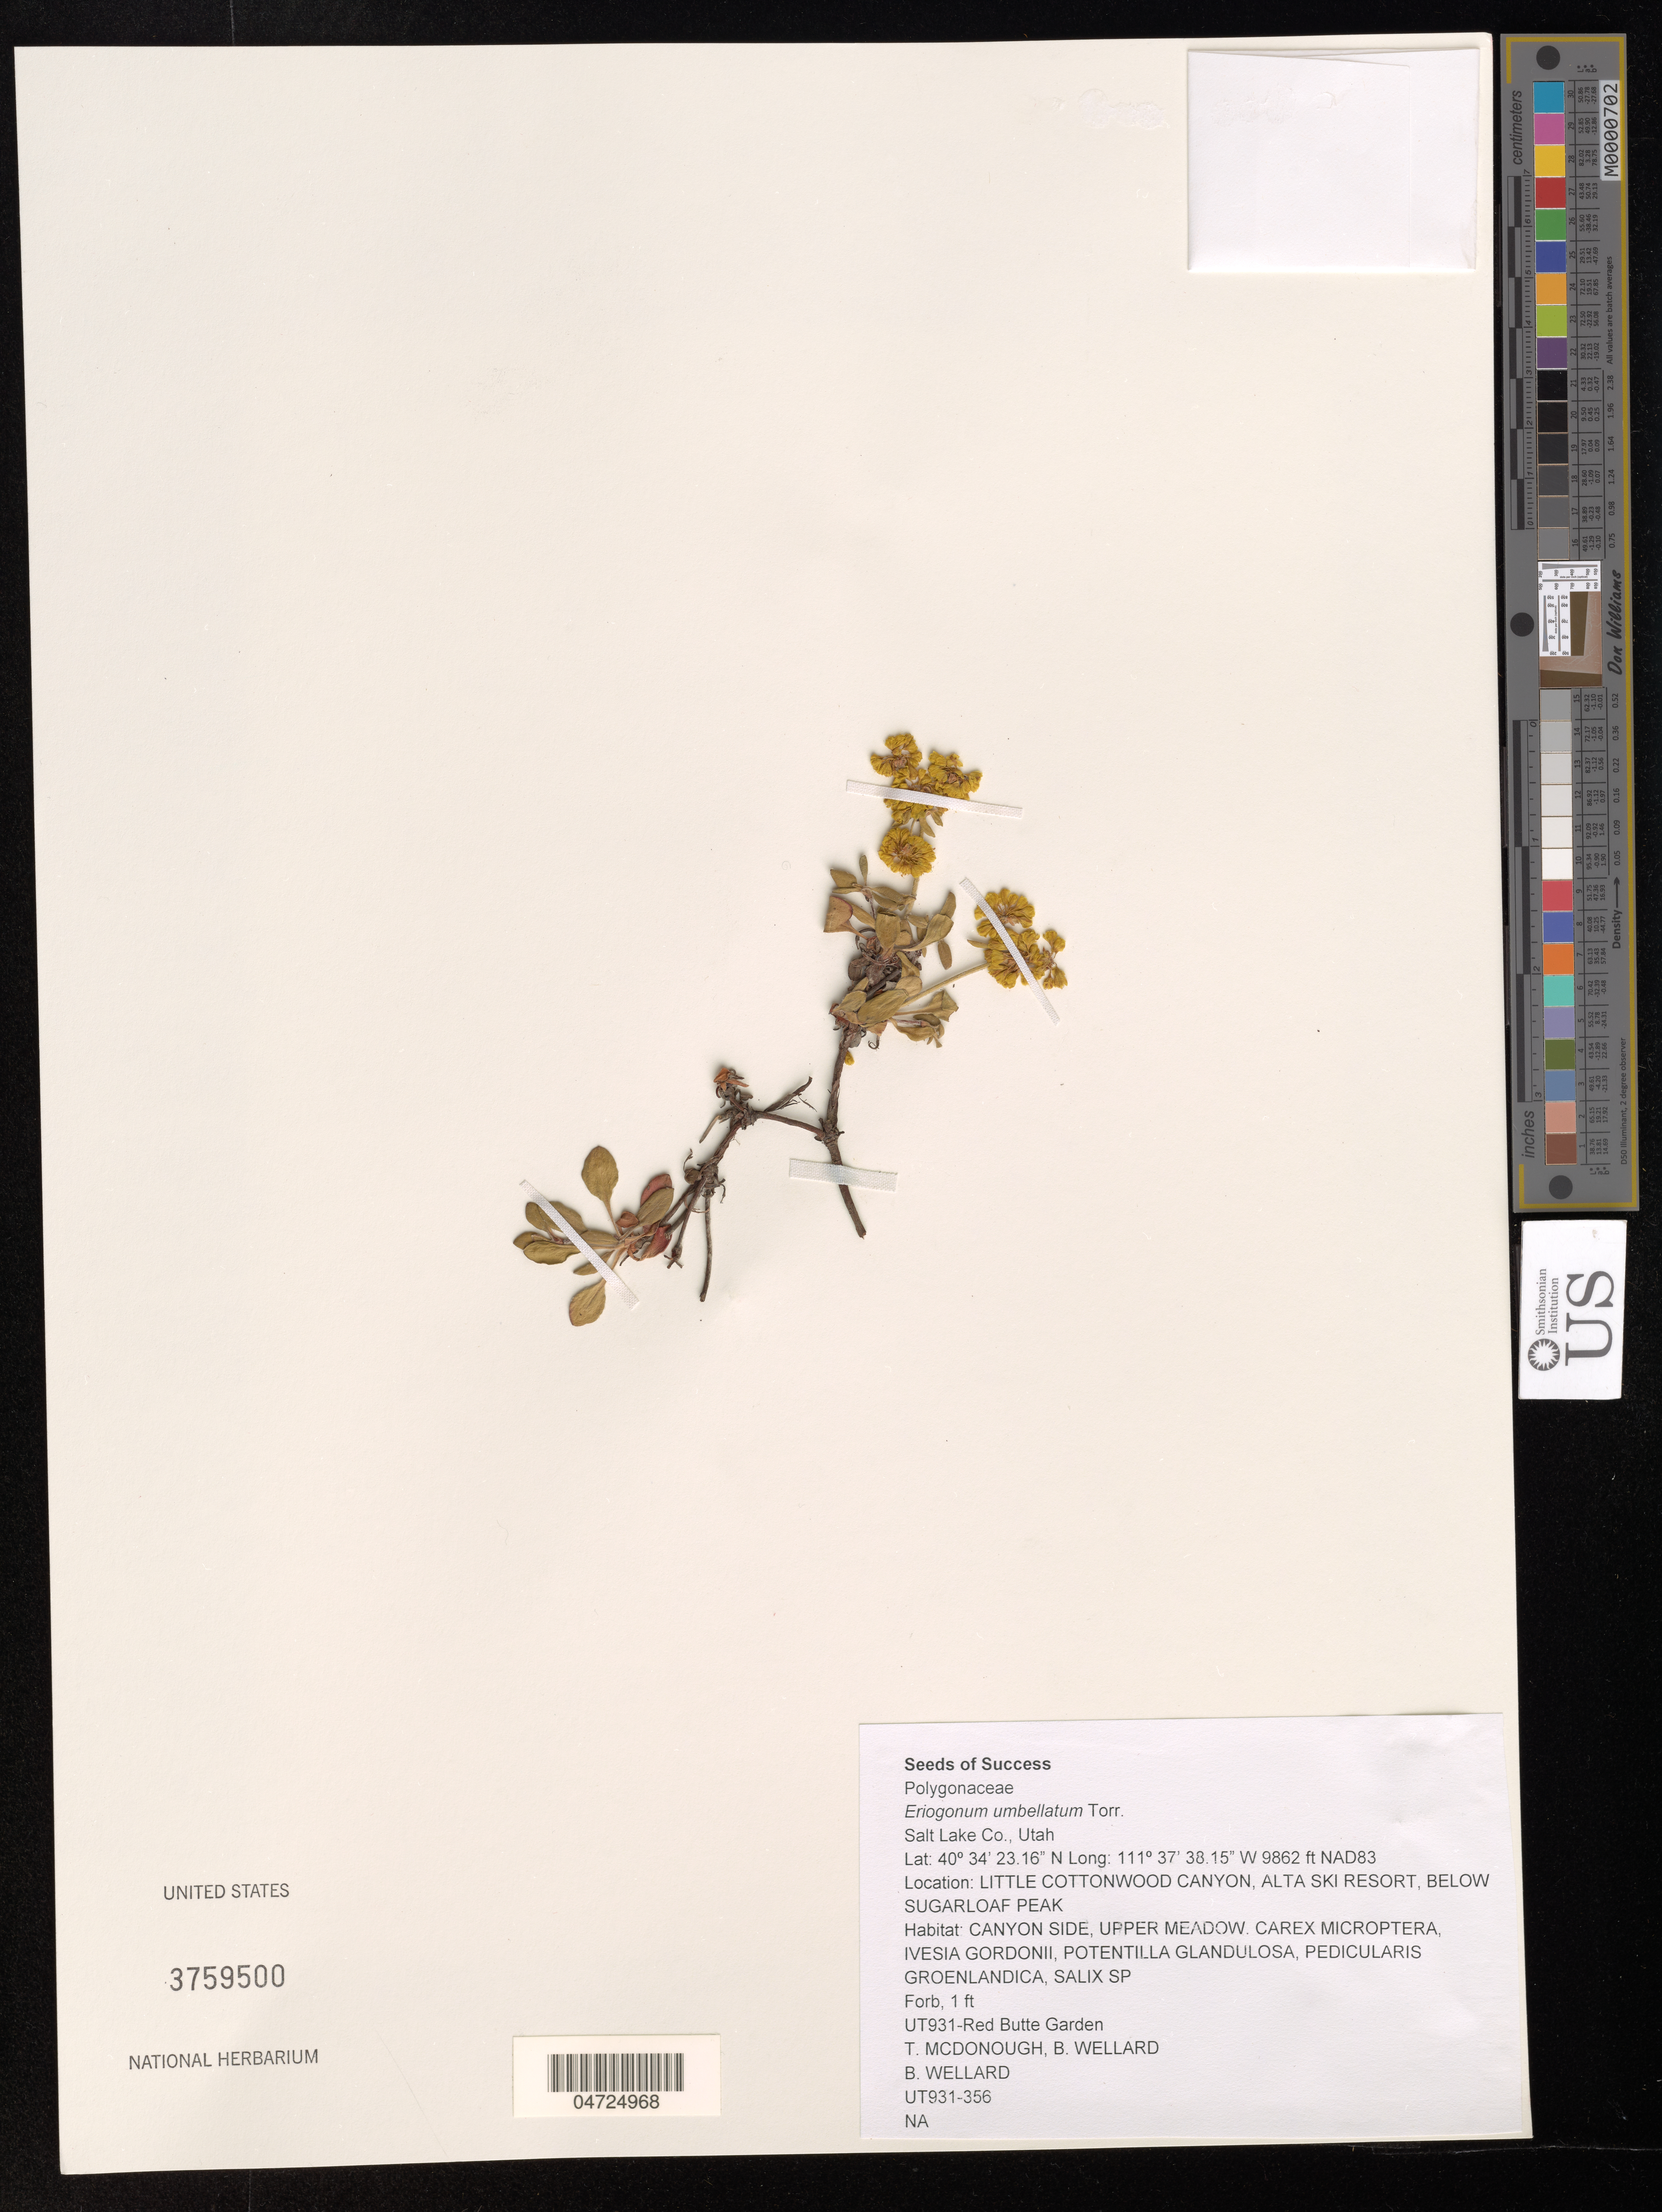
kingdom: Plantae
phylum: Tracheophyta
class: Magnoliopsida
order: Caryophyllales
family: Polygonaceae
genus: Eriogonum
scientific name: Eriogonum umbellatum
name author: Torr.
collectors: T. McDonough & B. Wellard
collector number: UT931-356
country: United States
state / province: Utah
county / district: Salt Lake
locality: Salt Lake Co. Little Cottonwood Canyon, Alta Ski Resort, below Sugarloaf Peak. Canyon side.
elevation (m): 3006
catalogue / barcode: US 3759500